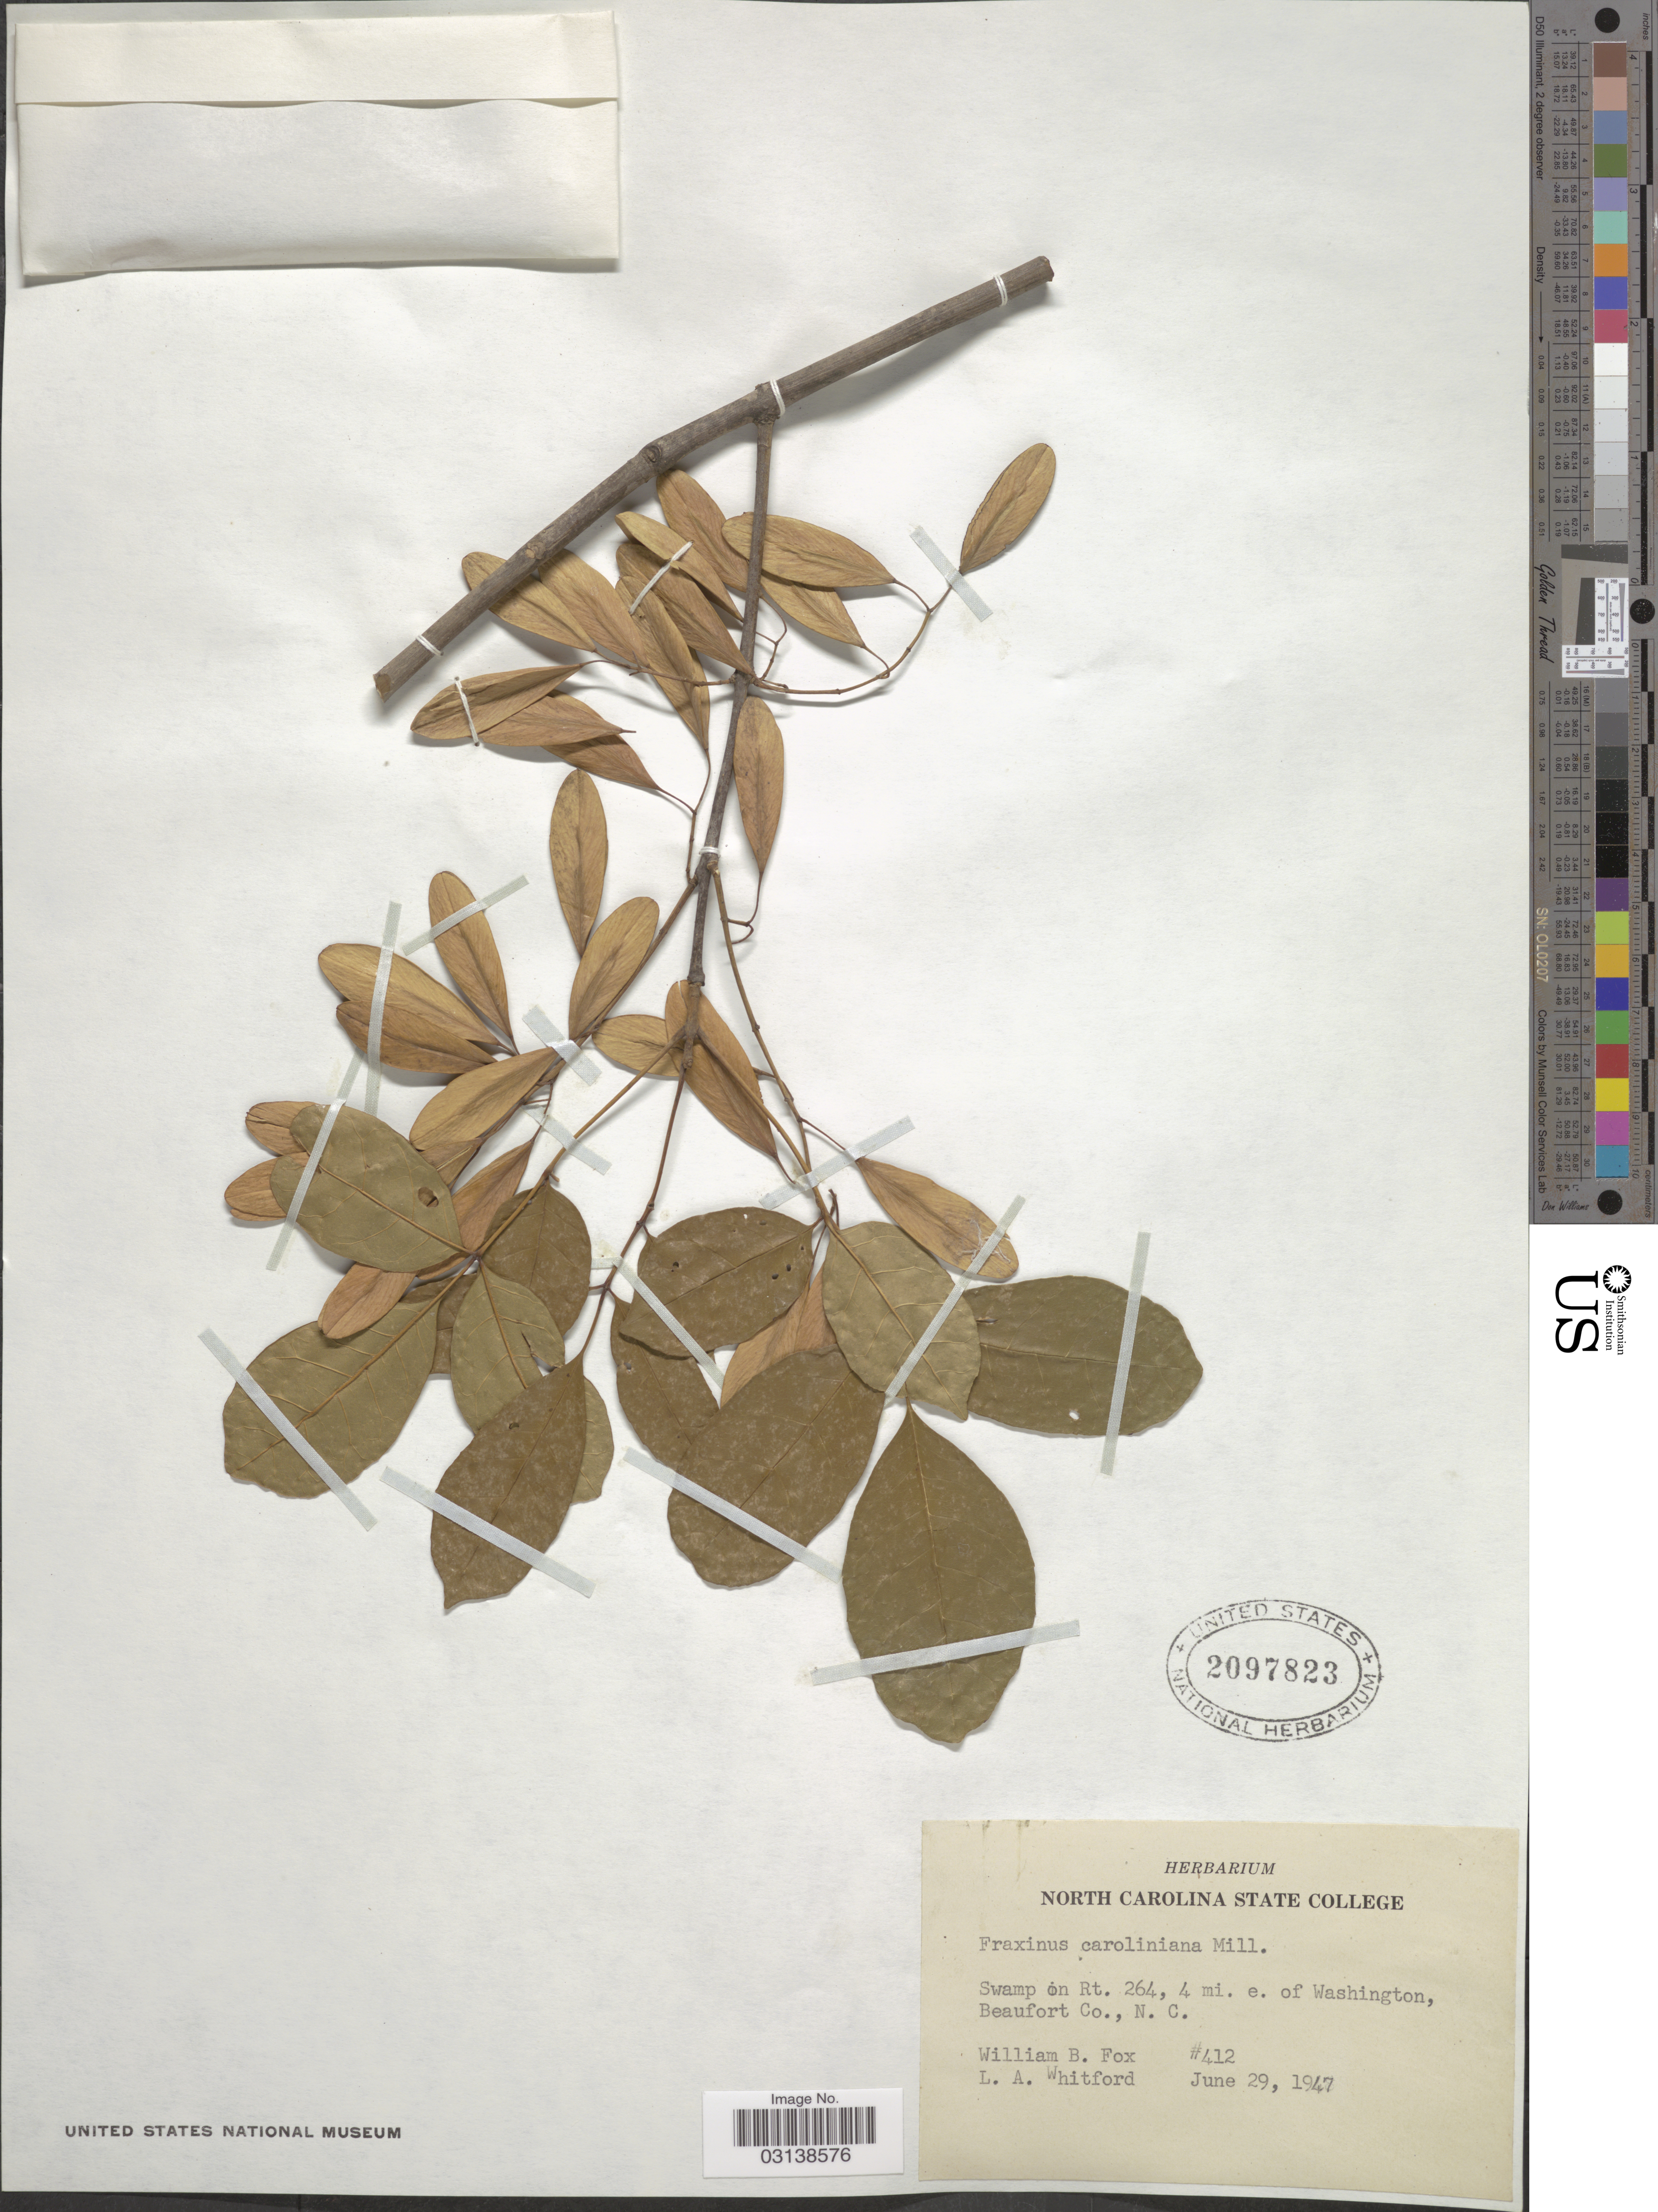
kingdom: Plantae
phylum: Tracheophyta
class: Magnoliopsida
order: Lamiales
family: Oleaceae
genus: Fraxinus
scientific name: Fraxinus caroliniana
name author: Mill.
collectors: W. B. Fox & L. Whitford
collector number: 412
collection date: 1947-06-29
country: United States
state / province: North Carolina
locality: Swamp on Rt. 264, 4 mi. e. of Washington, Beaufort Co.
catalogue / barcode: US 2097823